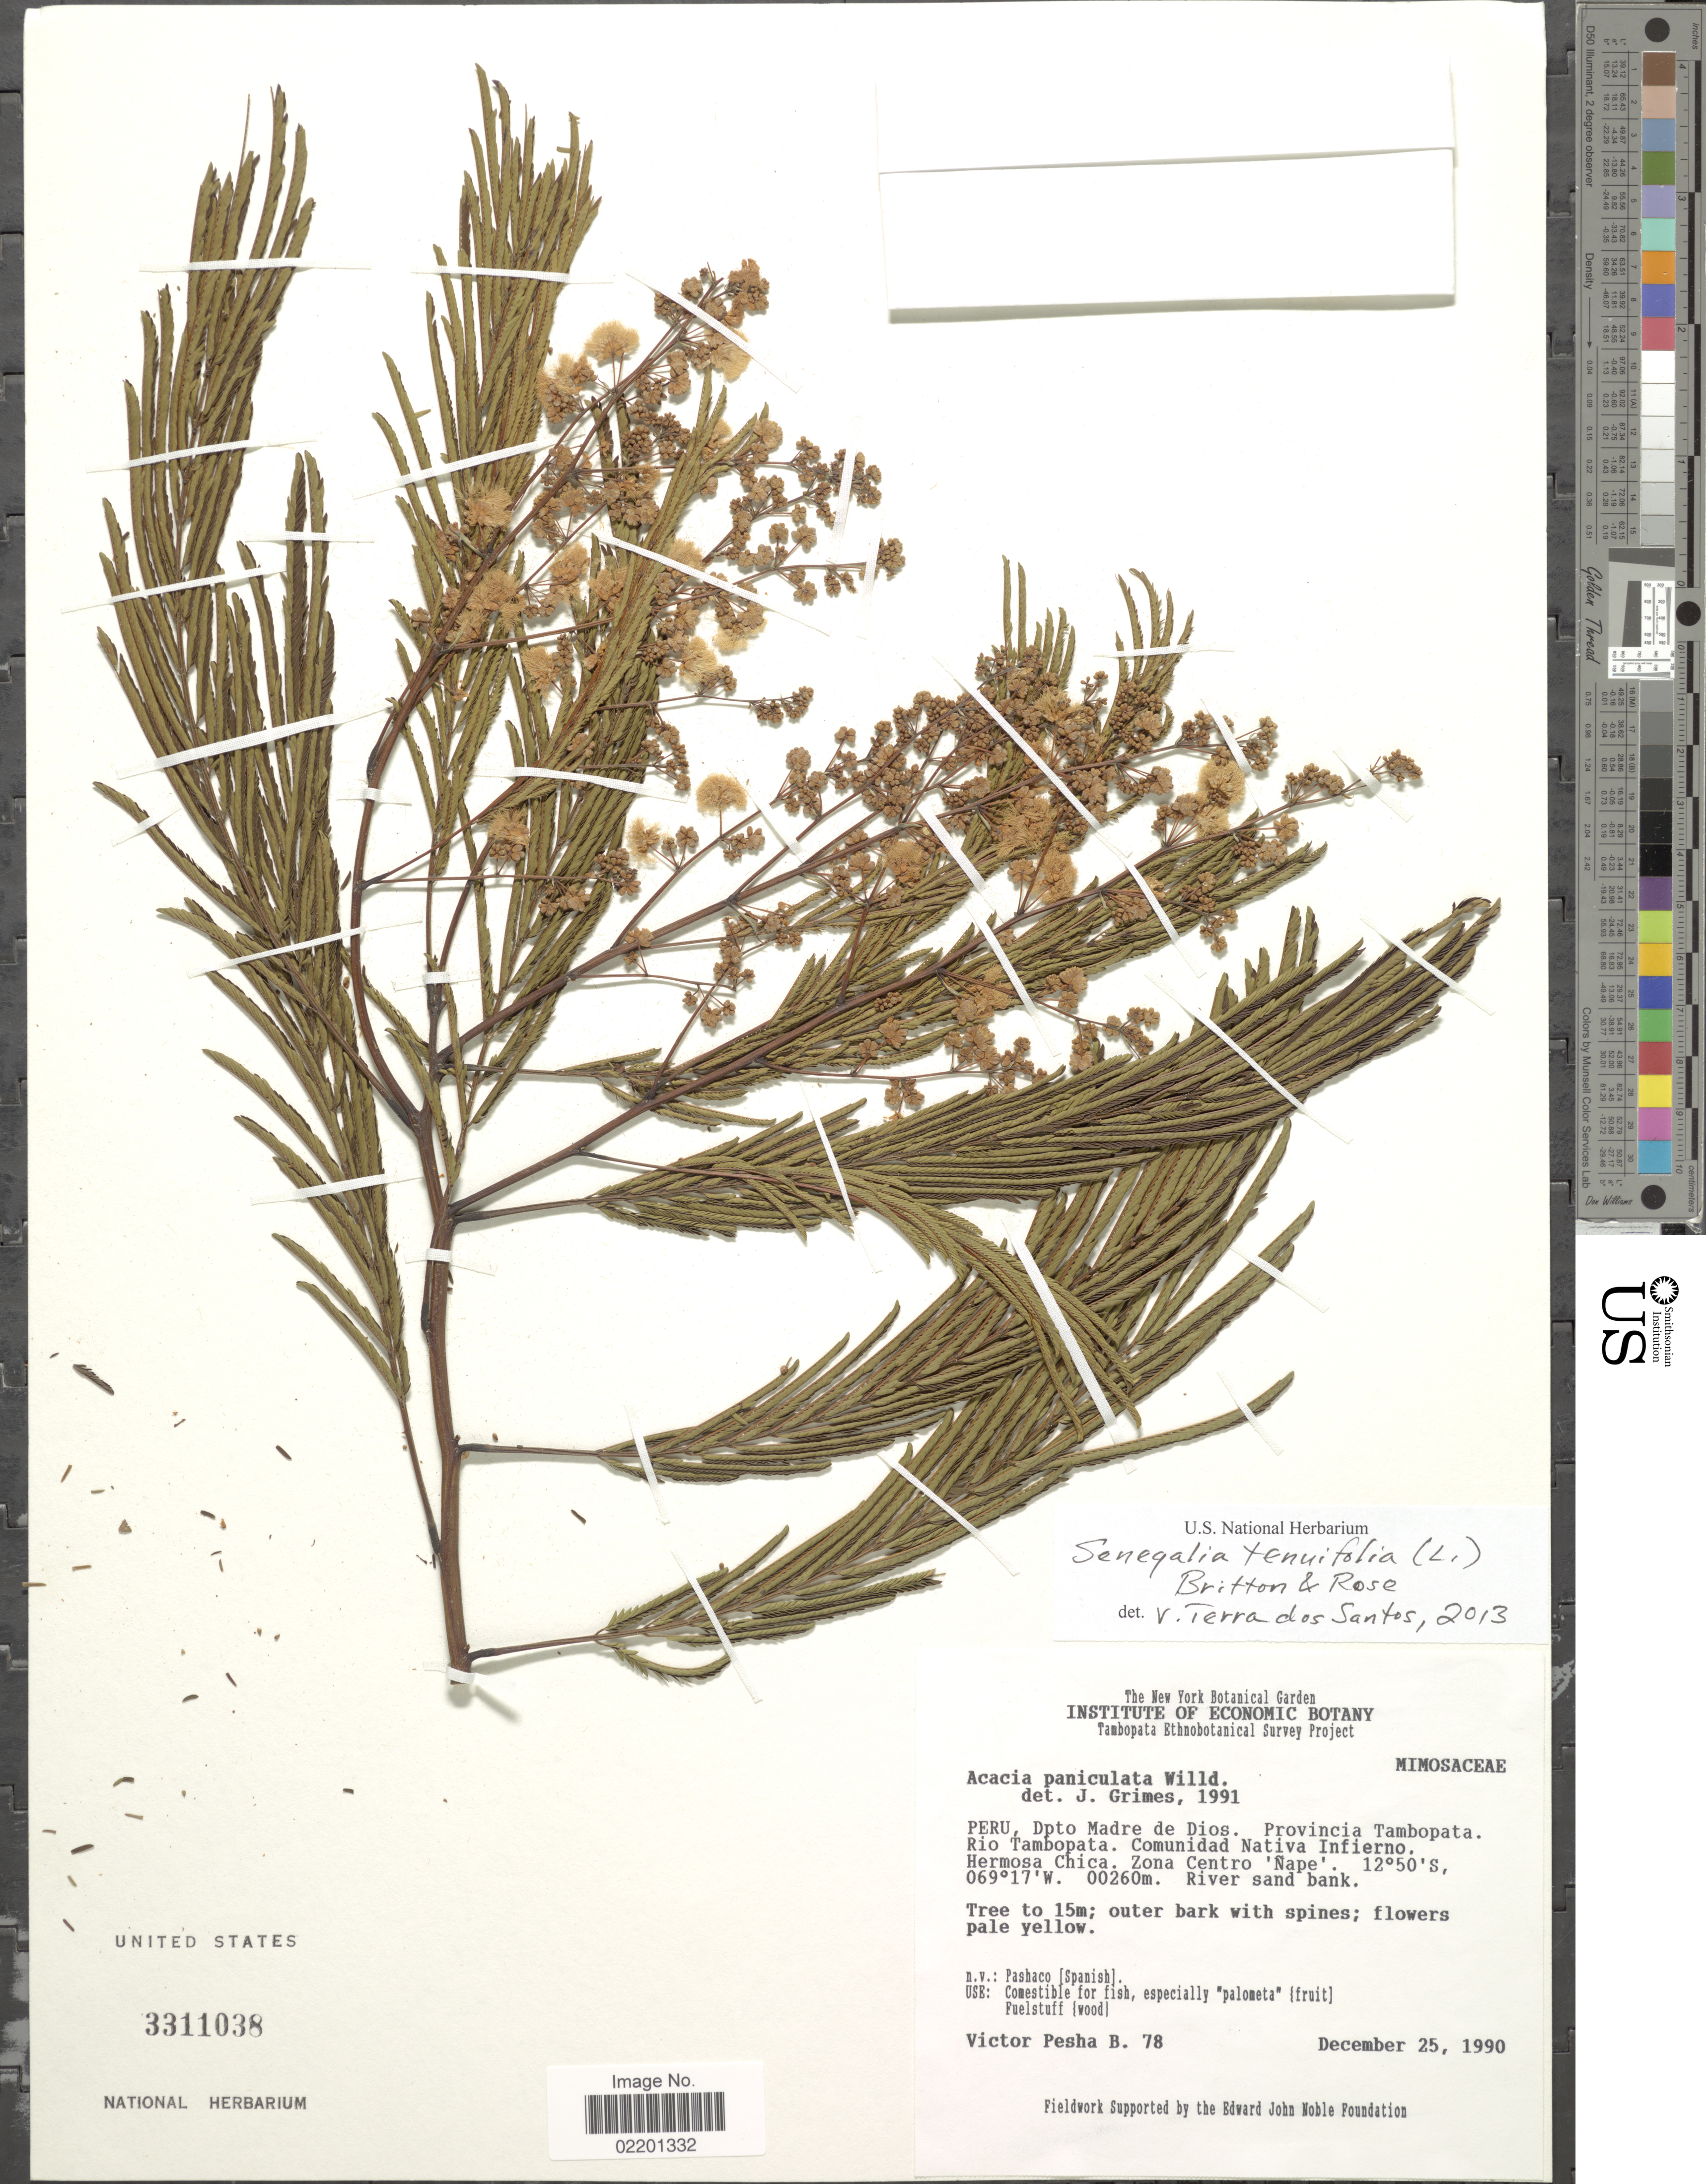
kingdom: Plantae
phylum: Tracheophyta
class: Magnoliopsida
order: Fabales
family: Fabaceae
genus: Senegalia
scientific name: Senegalia tenuifolia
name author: (L.) Britton & Rose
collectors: V. Pesha B.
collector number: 78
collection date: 1990-12-25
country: Peru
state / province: Madre de Dios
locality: Peru, Madre de Dios, Provincia Tambopata, Rio Tambopata, Comunidad Nativa Infierno, Hermosa Chica, Zona Centro Nape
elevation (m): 260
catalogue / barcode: US 3311038